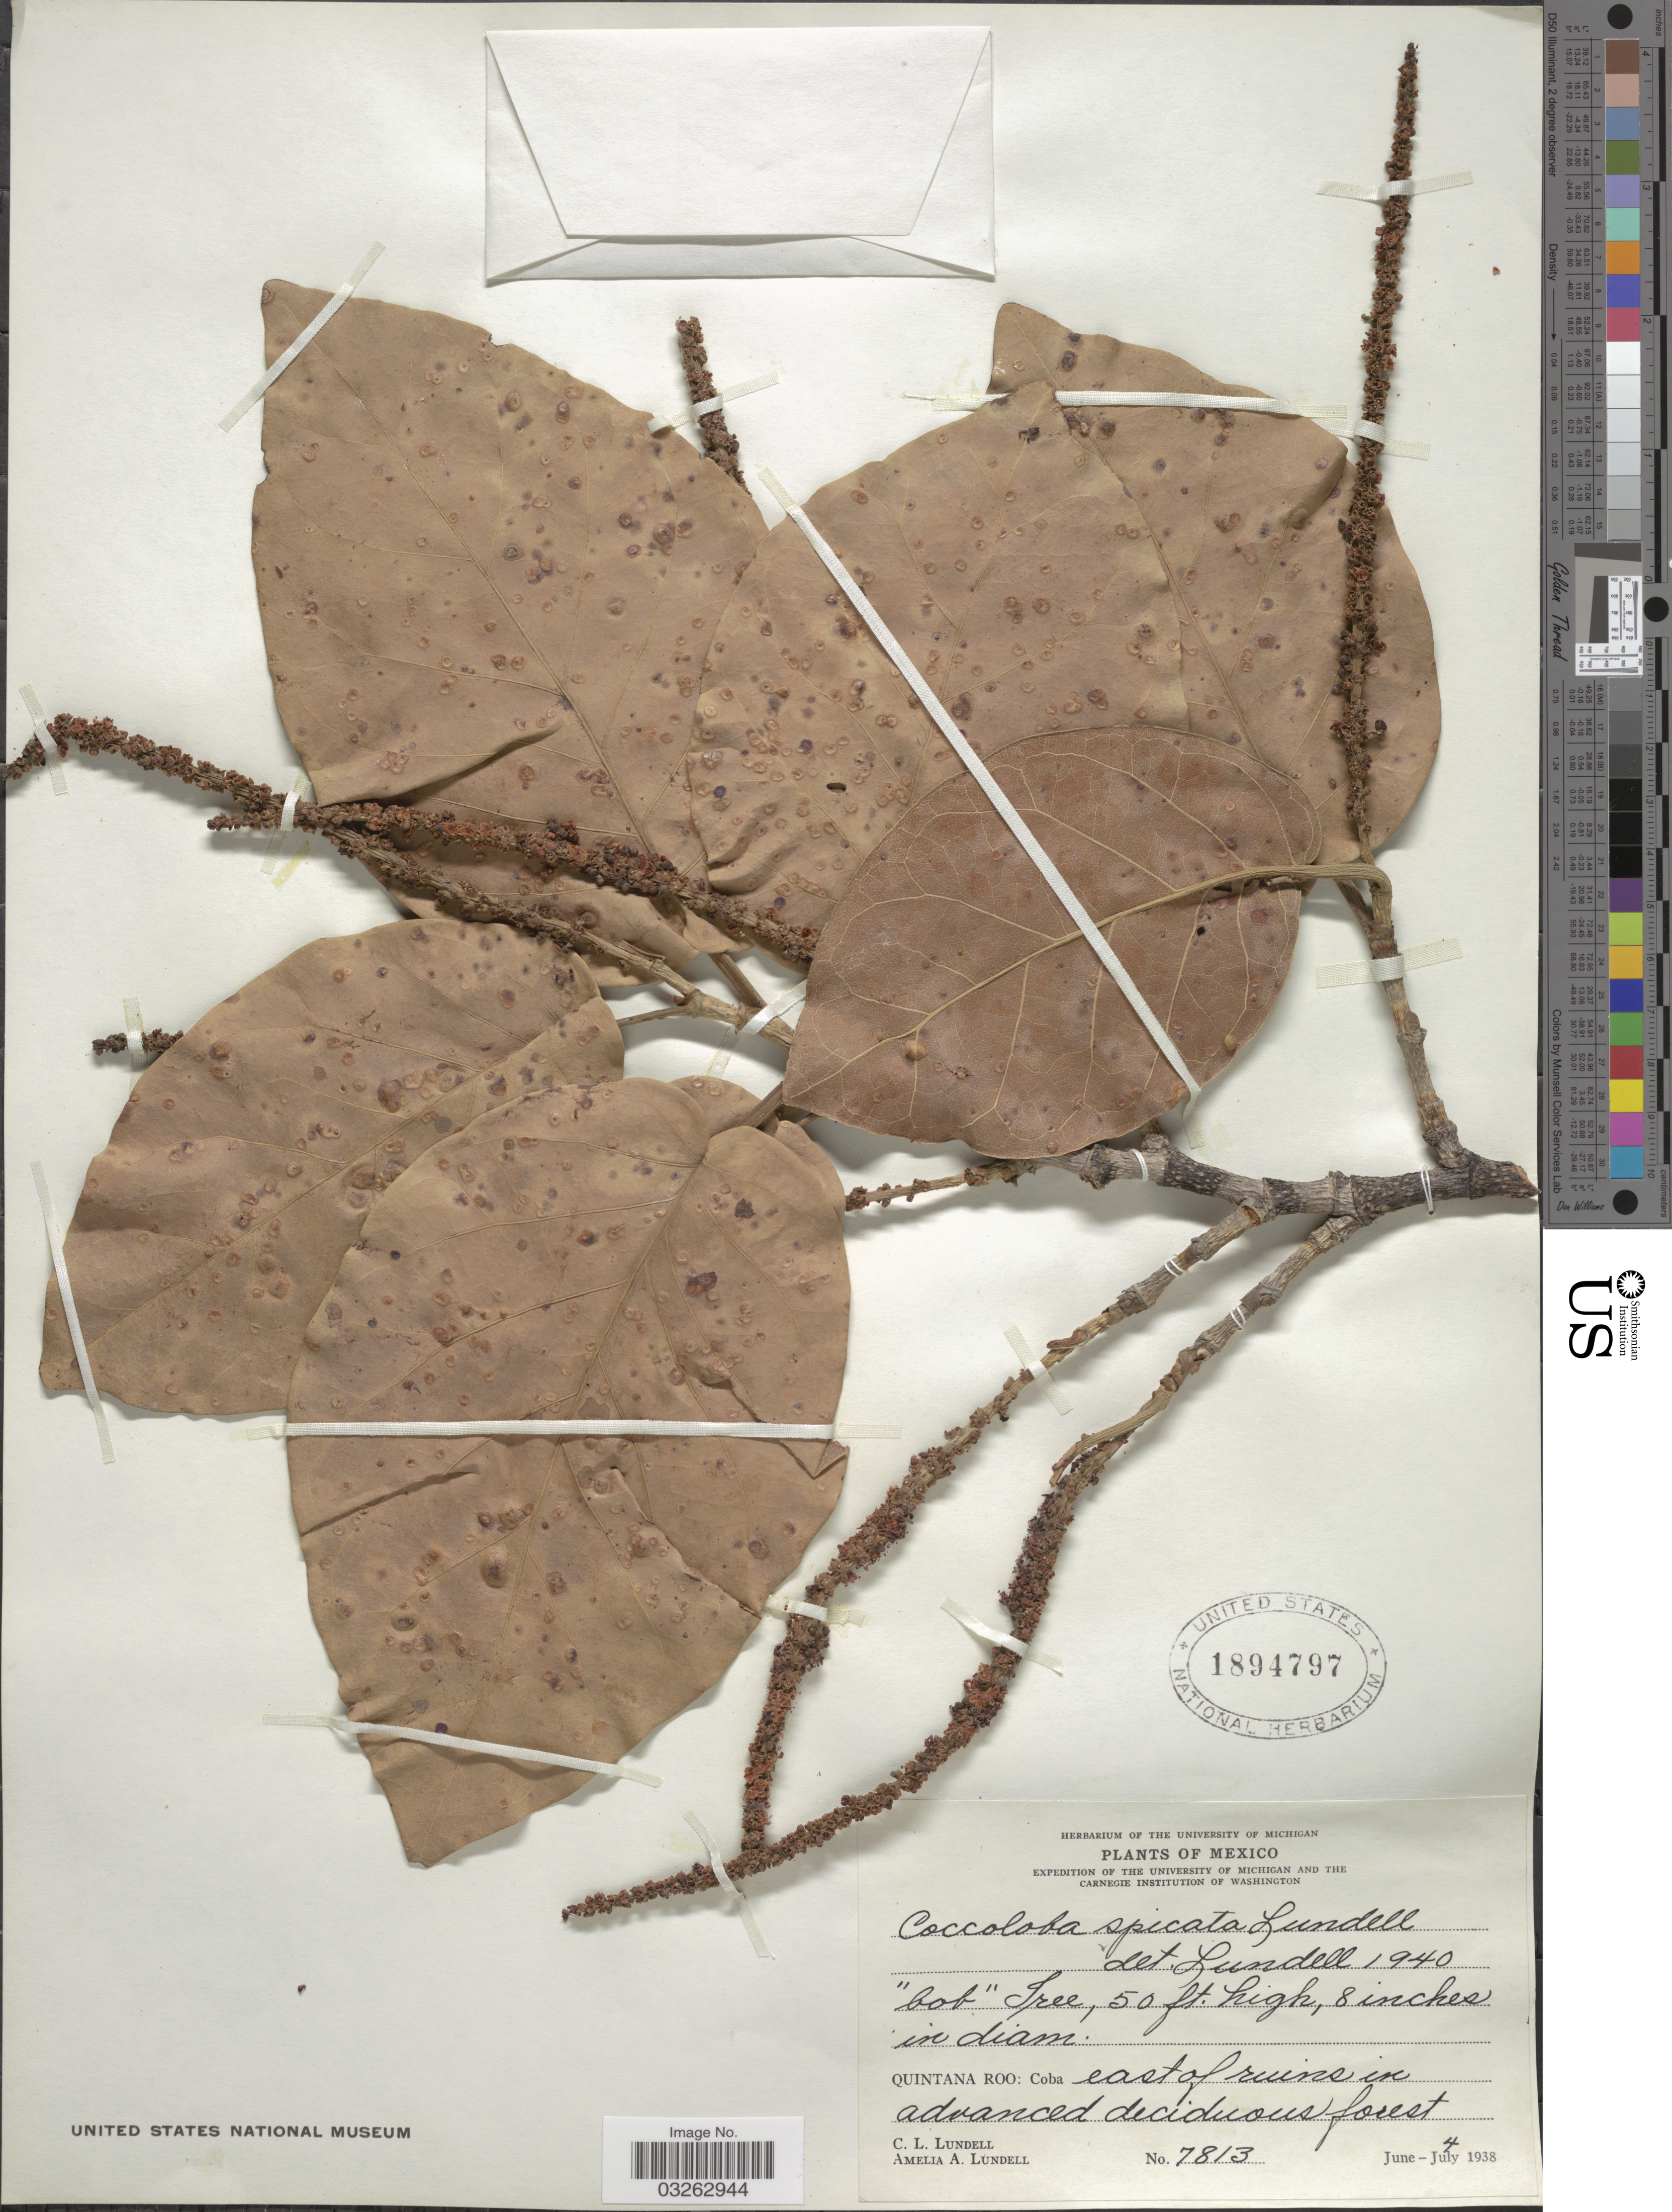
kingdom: Plantae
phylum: Tracheophyta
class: Magnoliopsida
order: Caryophyllales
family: Polygonaceae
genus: Coccoloba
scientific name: Coccoloba spicata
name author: Lundell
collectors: C. L. Lundell & A. A. Lundell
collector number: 7813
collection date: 1938-07-04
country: Mexico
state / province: Quintana Roo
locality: Coba east of ruins.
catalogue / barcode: US 1894797